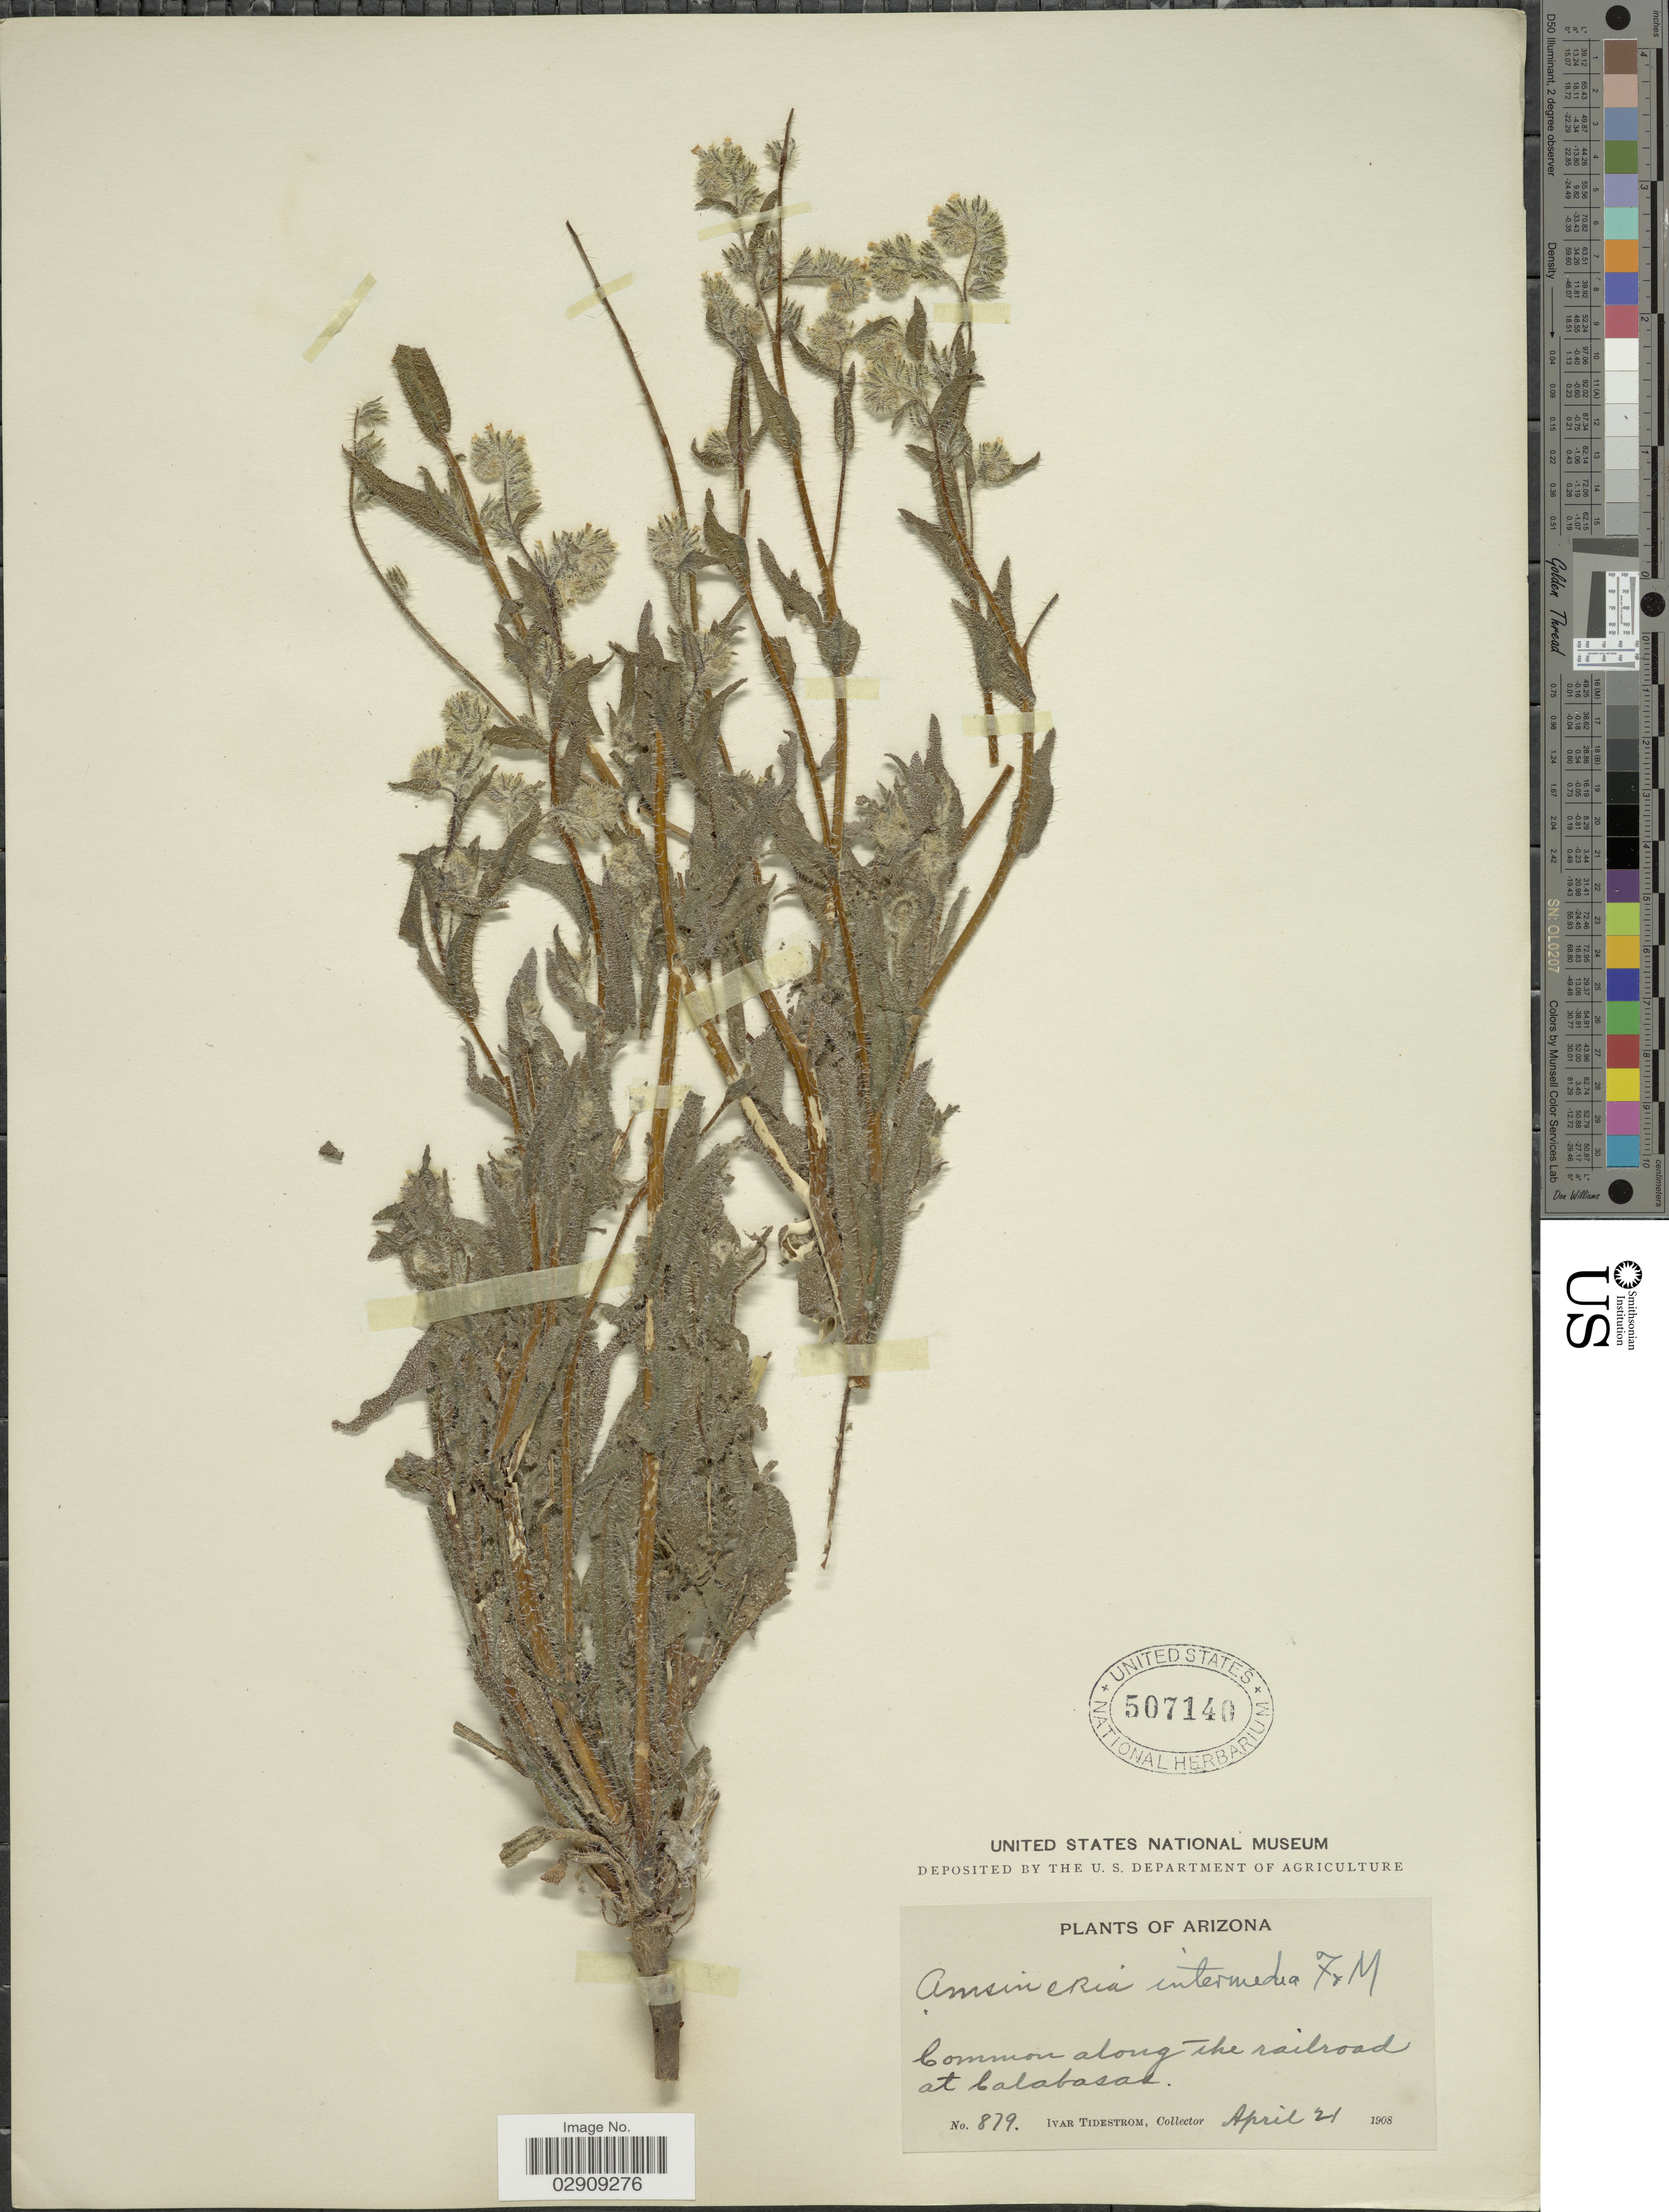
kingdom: Plantae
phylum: Tracheophyta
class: Magnoliopsida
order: Boraginales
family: Boraginaceae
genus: Amsinckia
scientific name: Amsinckia menziesii var. intermedia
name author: (Fisch. & C.A. Mey.) Ganders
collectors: I. F. Tidestrom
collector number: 879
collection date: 1908-04-21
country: United States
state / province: Arizona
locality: Common along the railroad at Calabasak.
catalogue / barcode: US 507140